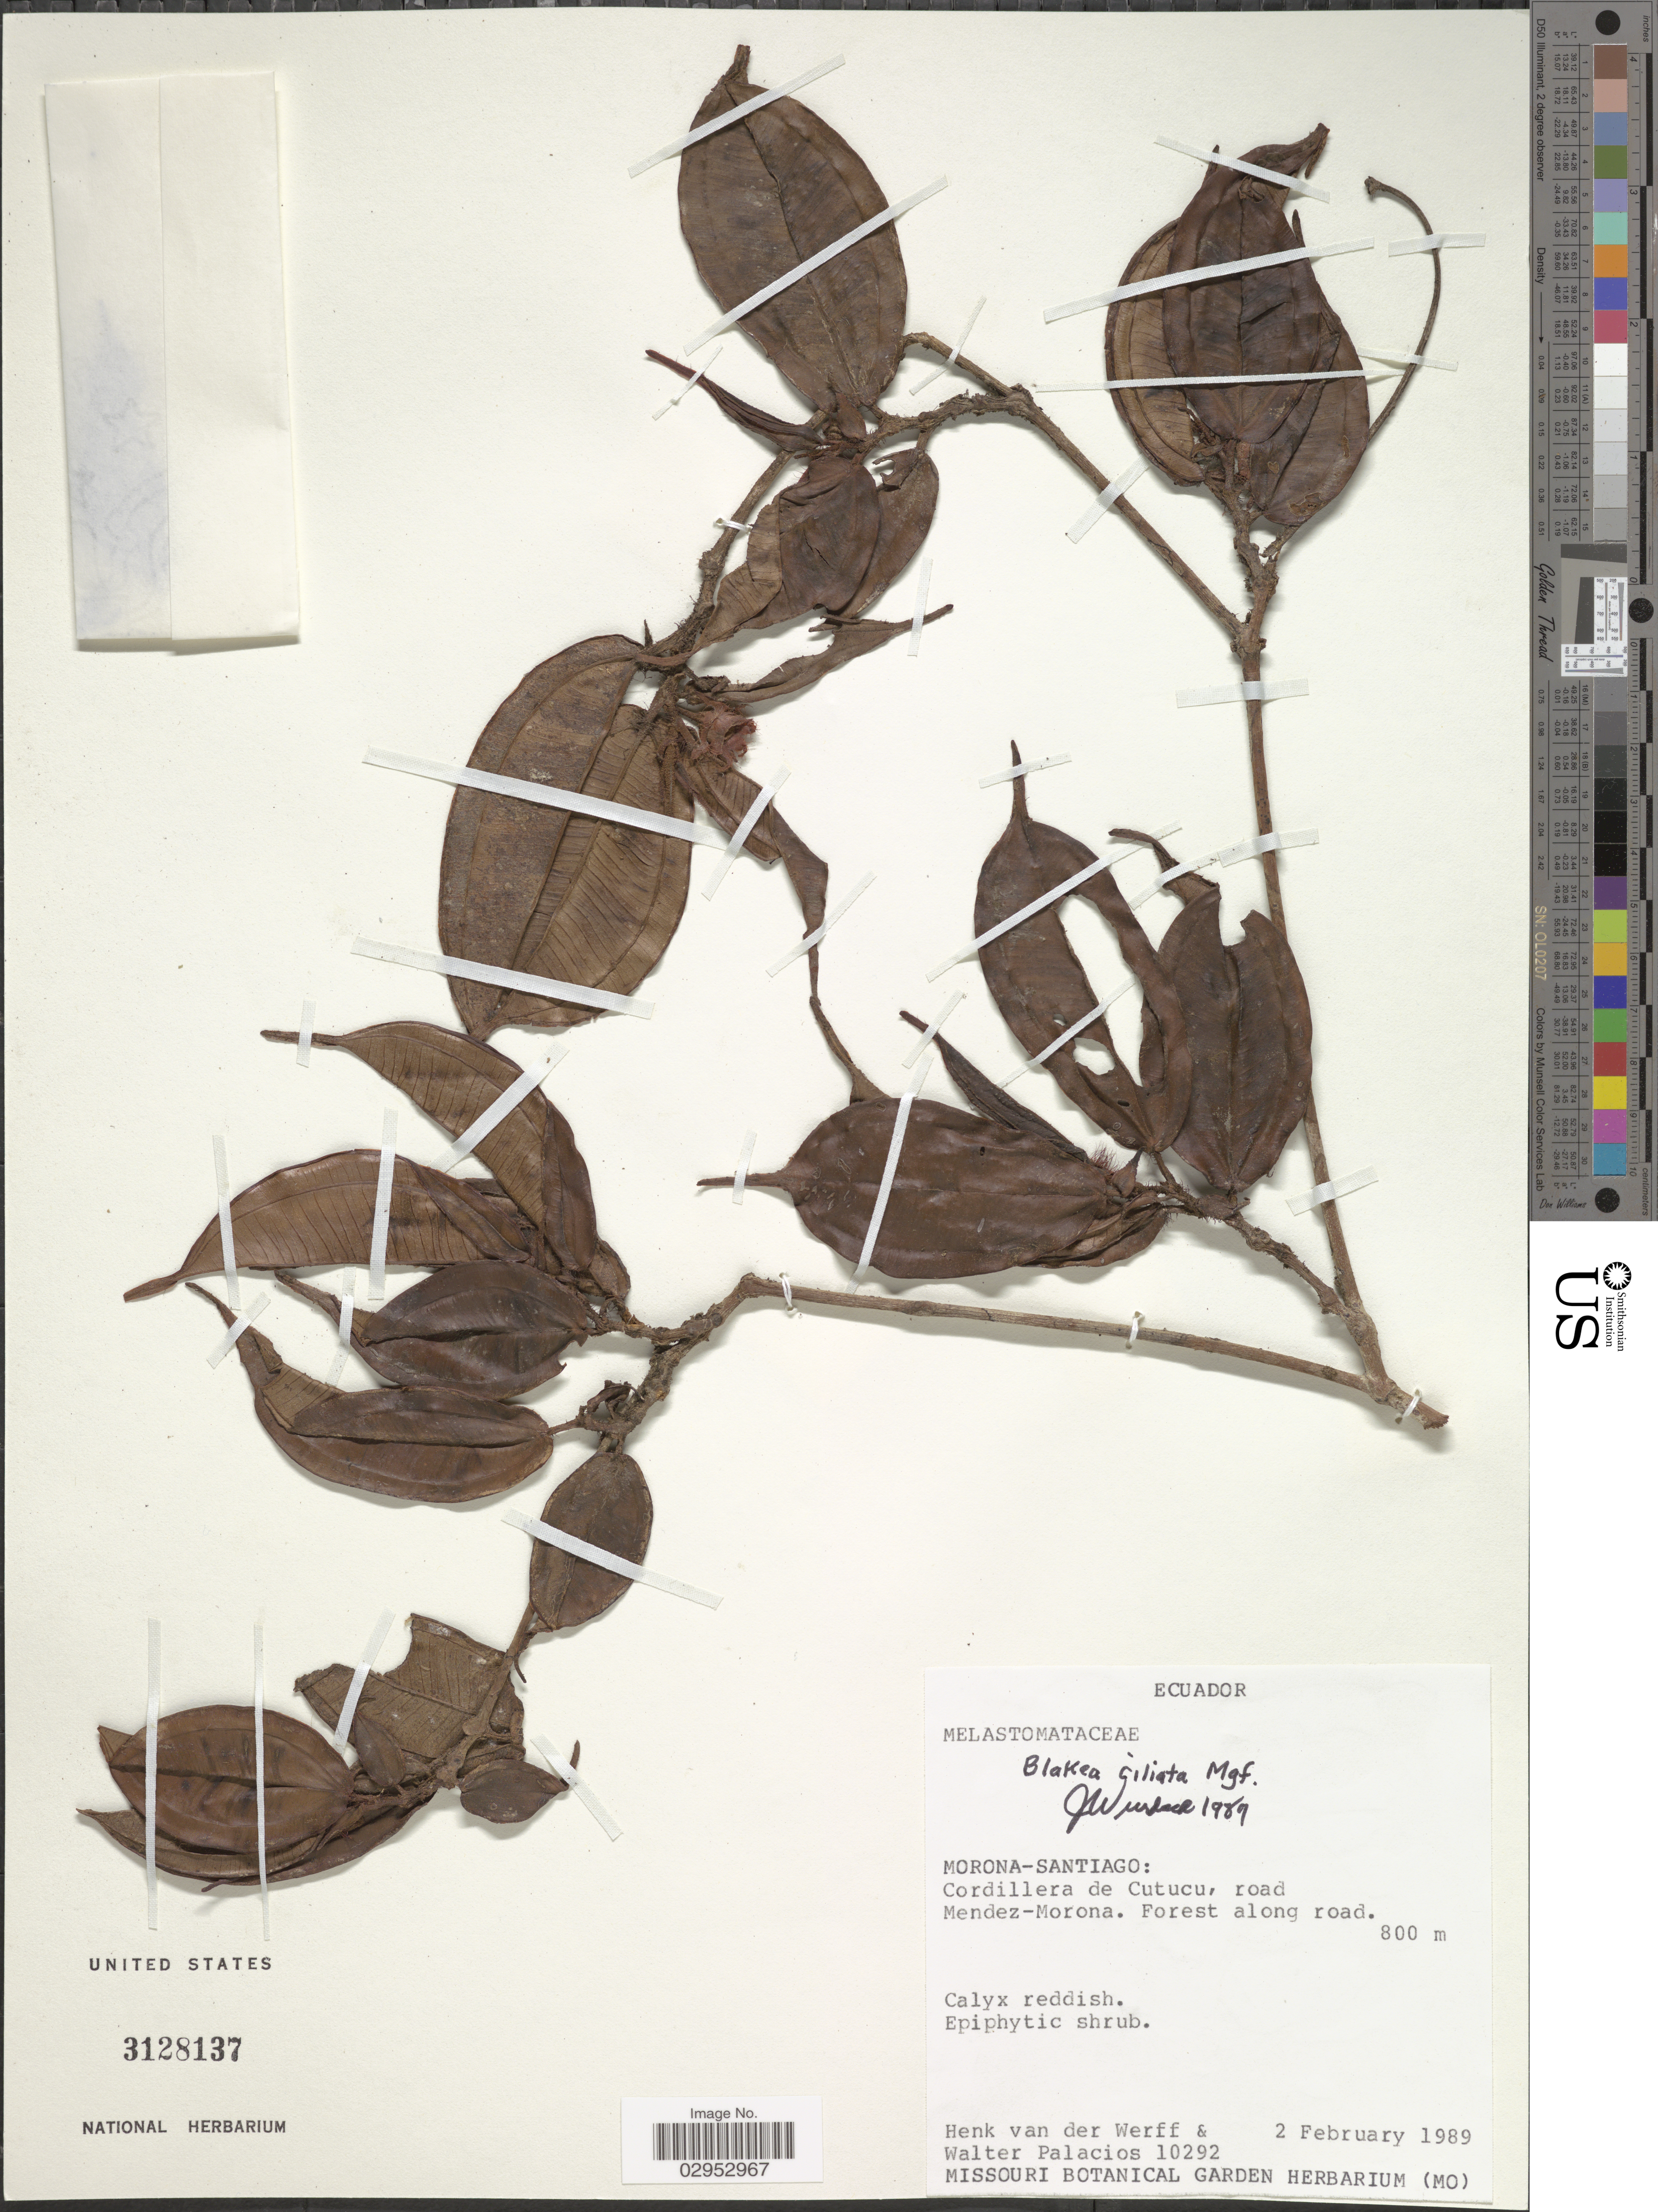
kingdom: Plantae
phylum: Tracheophyta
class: Magnoliopsida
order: Myrtales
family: Melastomataceae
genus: Blakea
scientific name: Blakea ciliata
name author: Markgr.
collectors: H. van der Werff & W. Palacios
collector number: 10292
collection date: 1989-02-02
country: Ecuador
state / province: Morona-Santiago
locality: Cordillera de Cutucu, road Mendez-Morona.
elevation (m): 800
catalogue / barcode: US 3128137